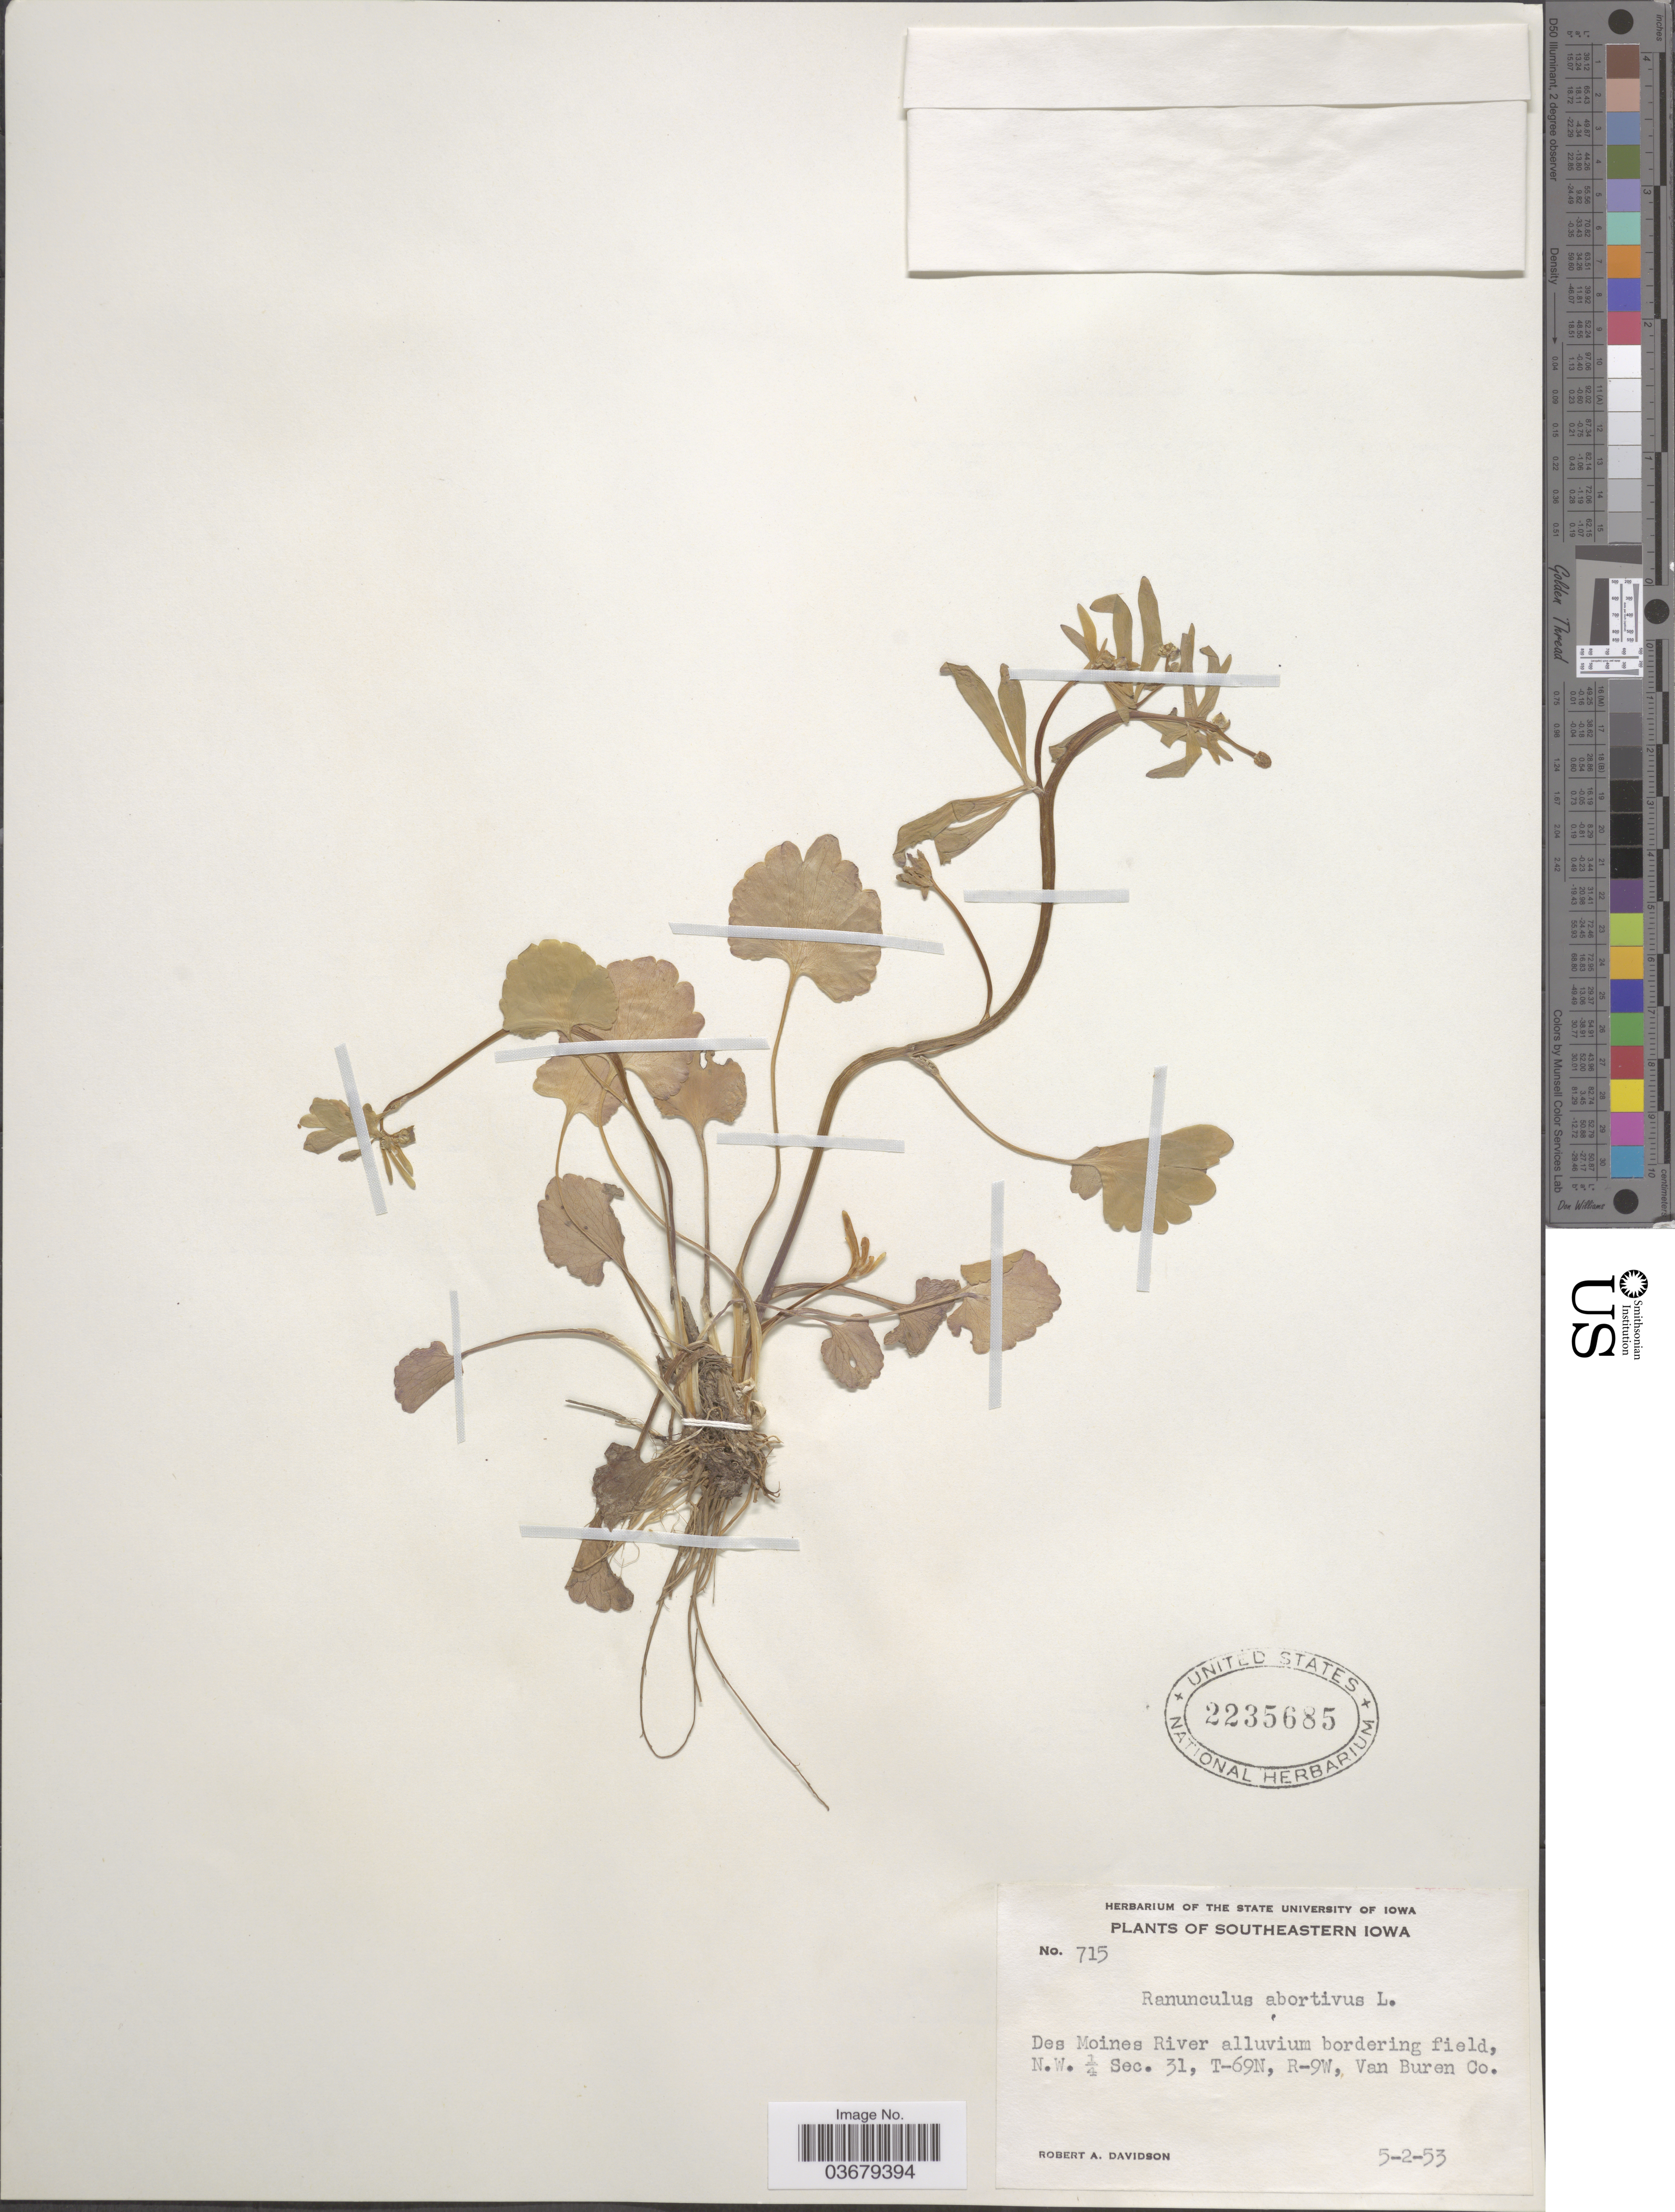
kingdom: Plantae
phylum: Tracheophyta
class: Magnoliopsida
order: Ranunculales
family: Ranunculaceae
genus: Ranunculus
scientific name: Ranunculus abortivus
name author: L.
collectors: R. A. Davidson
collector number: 715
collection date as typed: Transcribed d/m/y: 2/5/53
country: United States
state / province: Iowa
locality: Southeastern Iowa. Des Moines River, N.W. ¼ Sec. 31, T-69N, R-9W, Van Buren Co.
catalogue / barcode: US 2235685